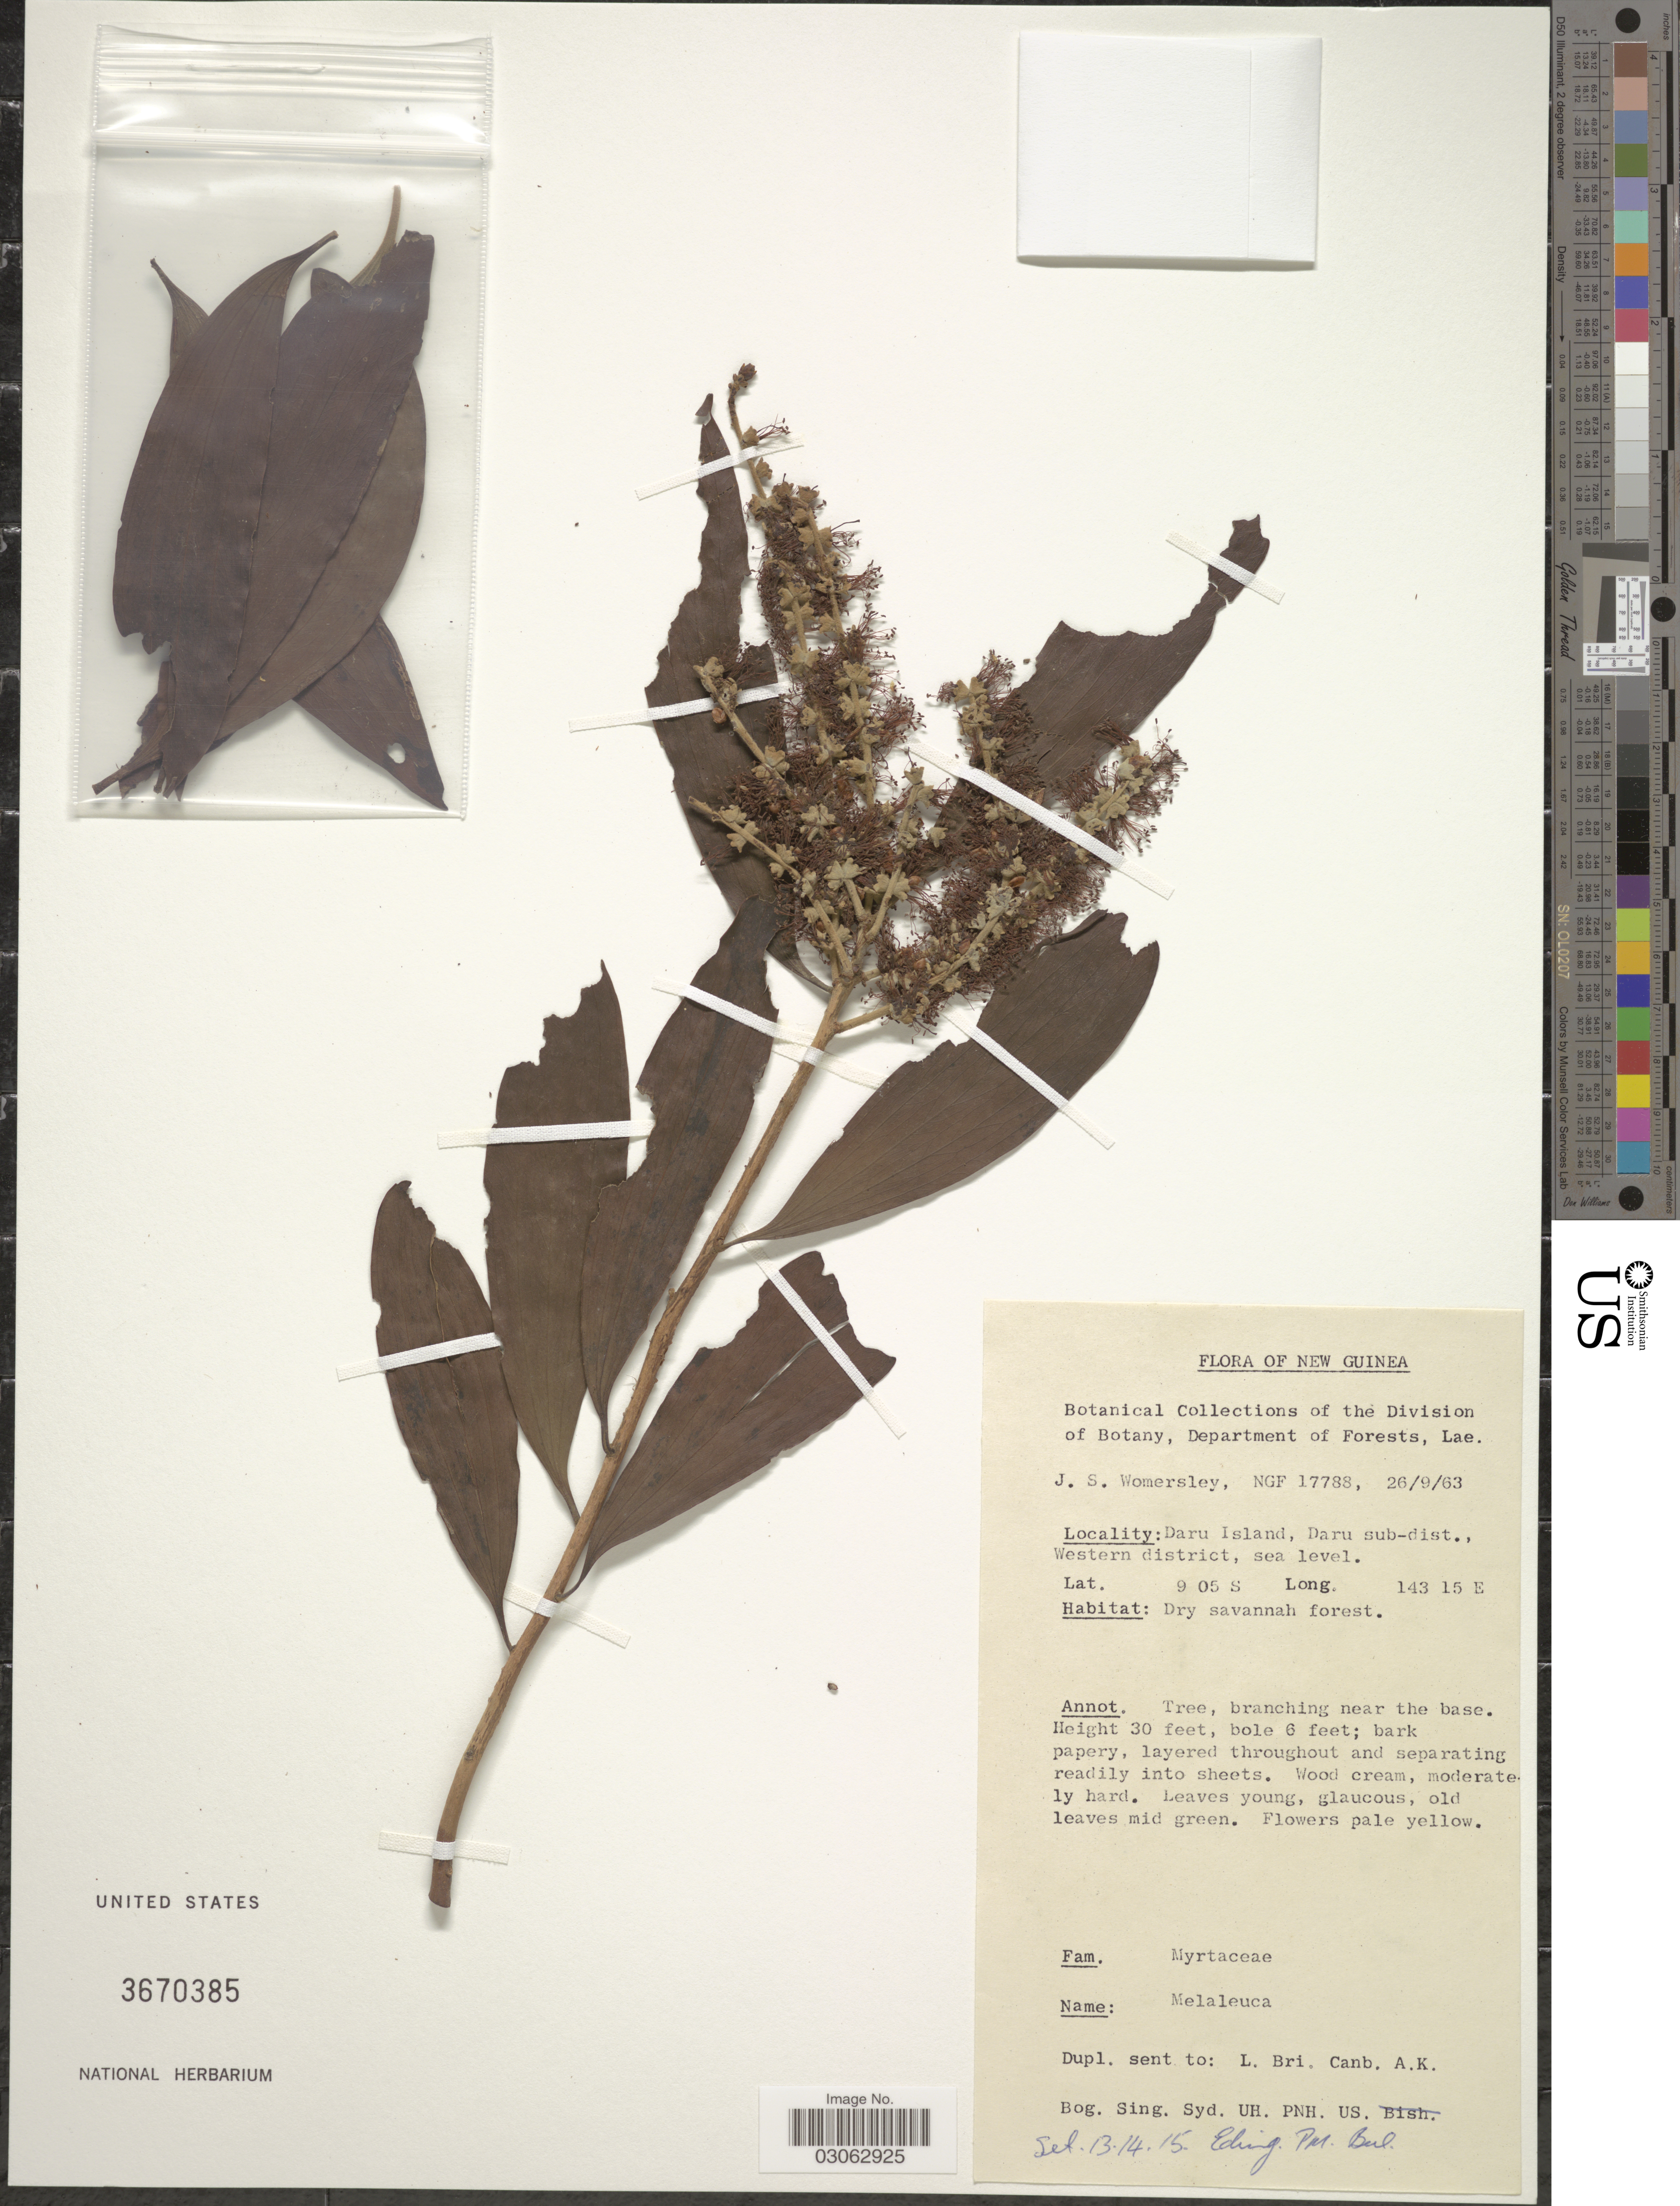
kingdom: Plantae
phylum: Tracheophyta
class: Magnoliopsida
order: Myrtales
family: Myrtaceae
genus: Melaleuca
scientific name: Melaleuca sp.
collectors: J. S. Womersley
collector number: NGF 17788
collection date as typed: Transcribed d/m/y: 26/9/63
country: Papua New Guinea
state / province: Manus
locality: New Guinea. Daru Island, Daru sub-dist., Western district.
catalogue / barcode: US 3670385